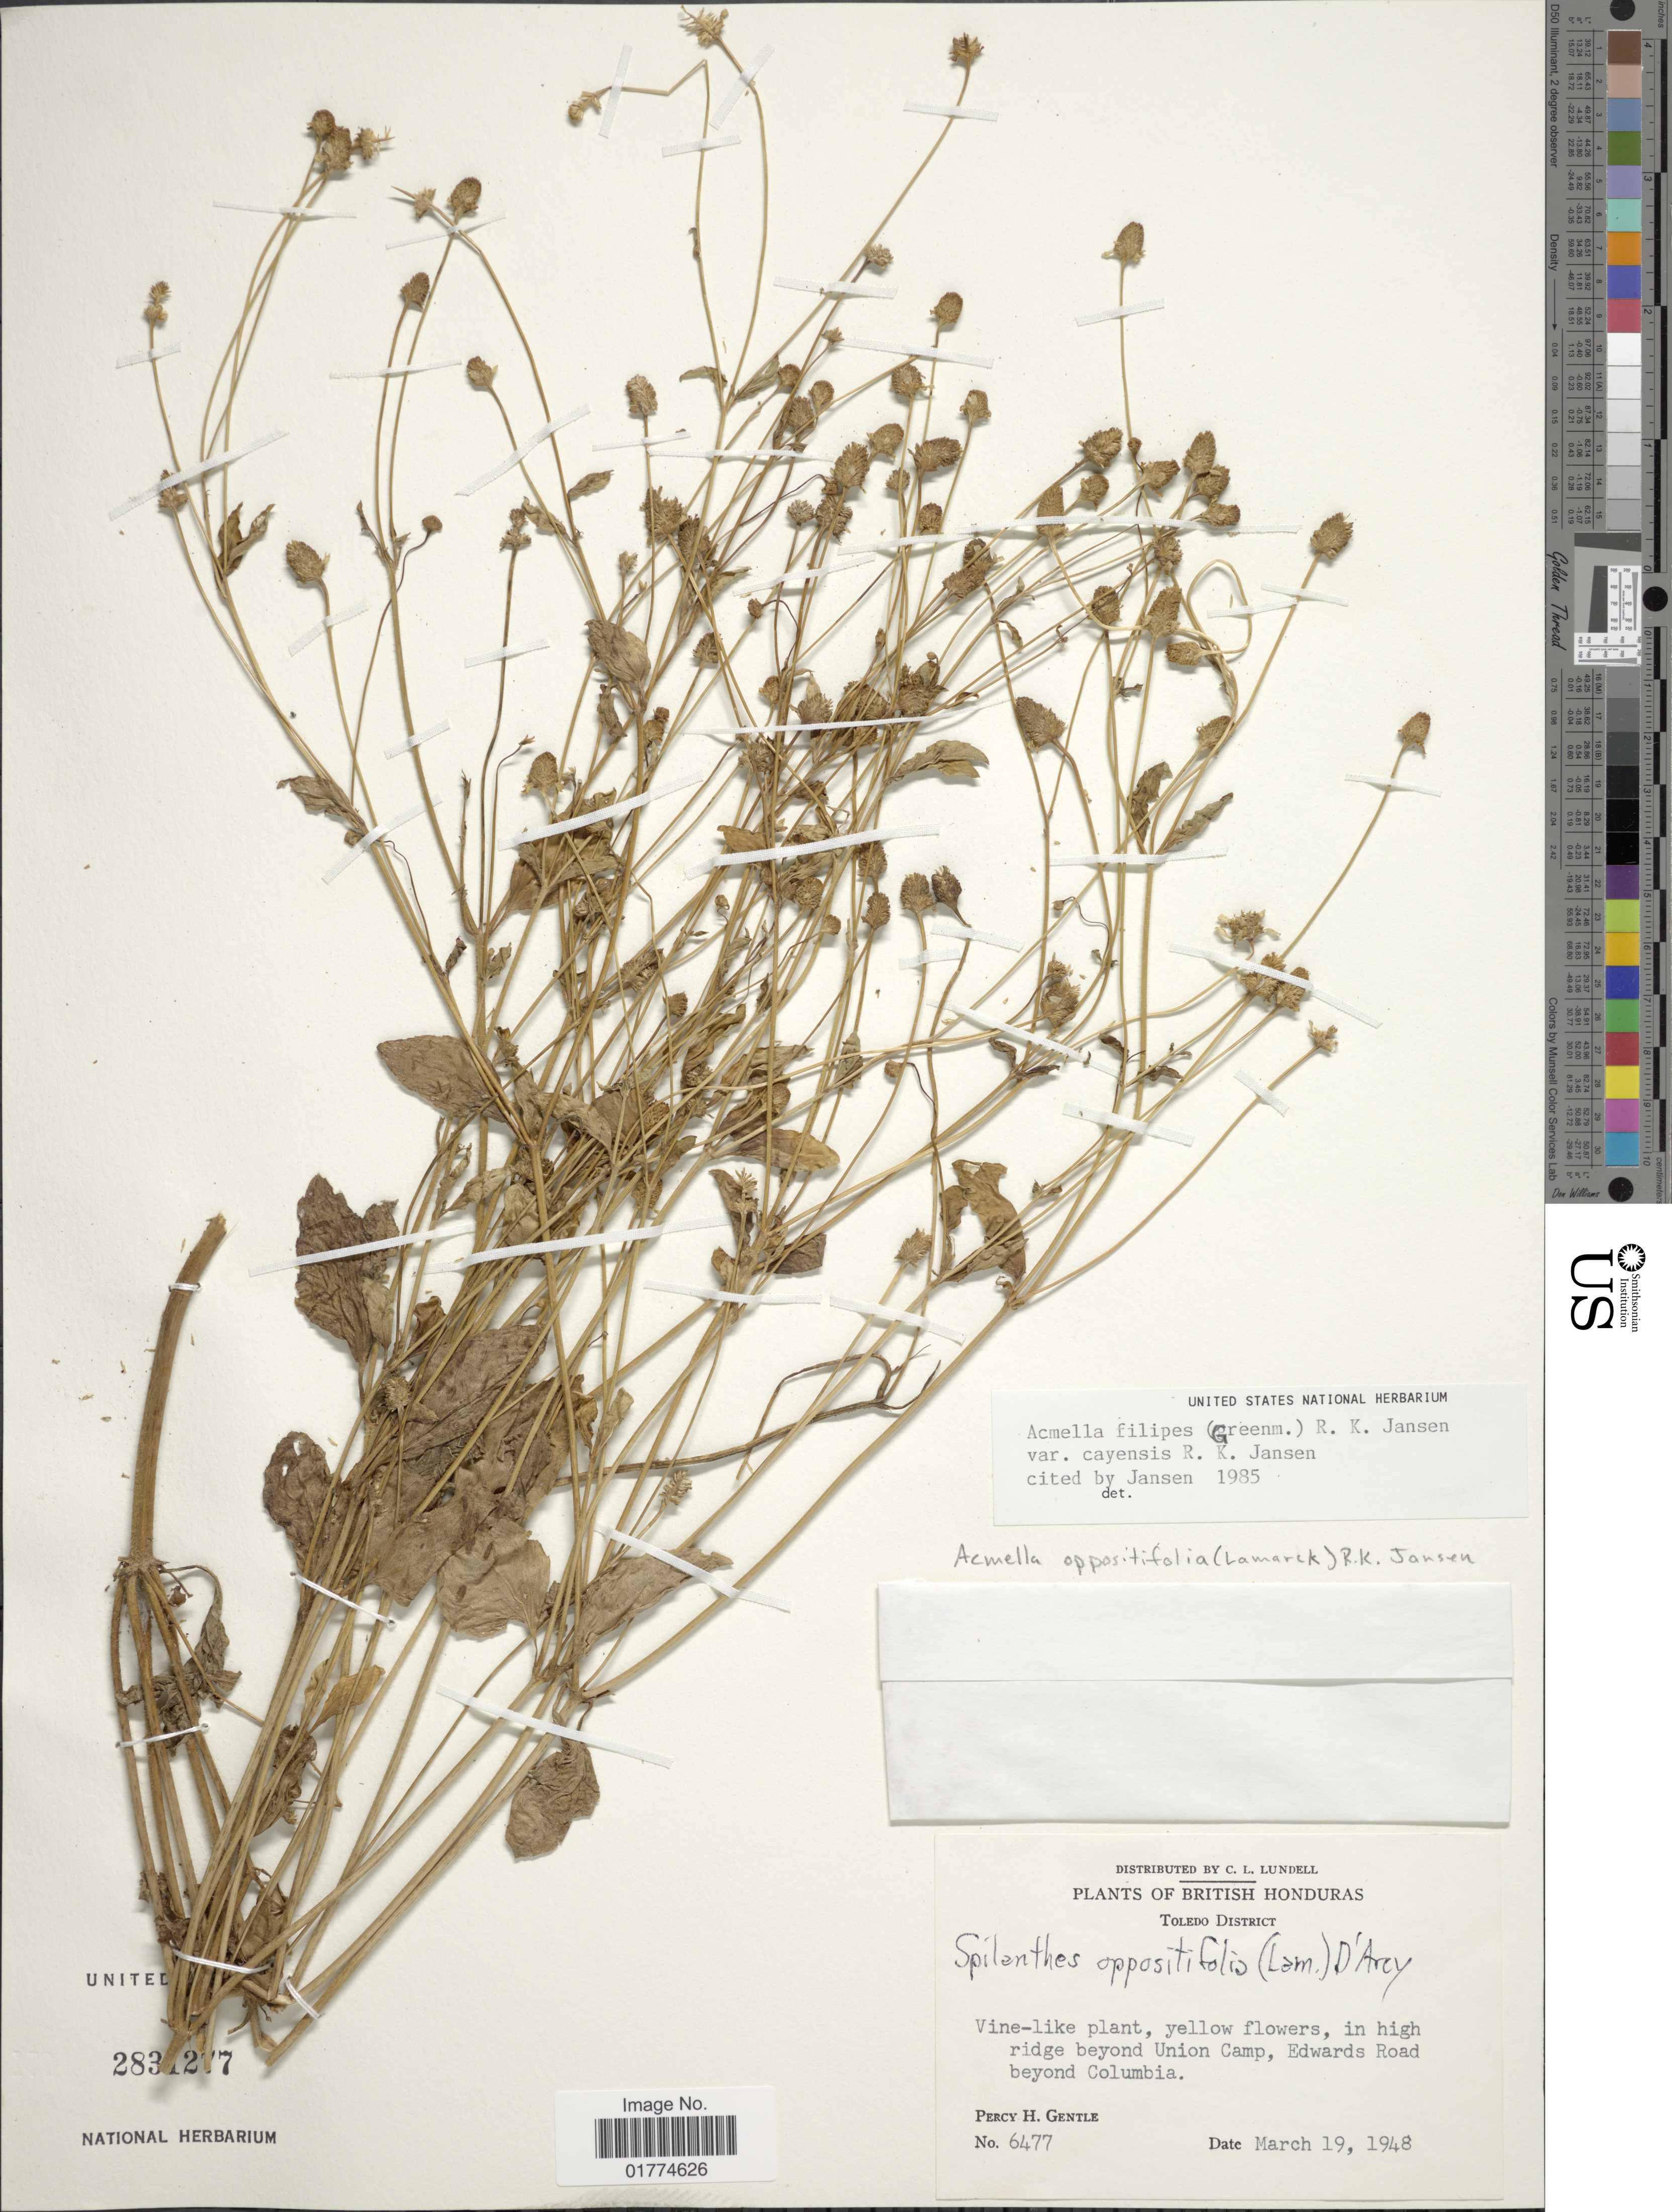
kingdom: Plantae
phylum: Tracheophyta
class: Magnoliopsida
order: Asterales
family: Asteraceae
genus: Acmella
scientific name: Acmella filipes var. cayensis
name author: R.K. Jansen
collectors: P. H. Gentle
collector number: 6477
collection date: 1948-03-19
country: Belize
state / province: Toledo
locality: British Honduras. beyond Union Camp, Edwards Road beyond Columbia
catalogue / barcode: US 2831277